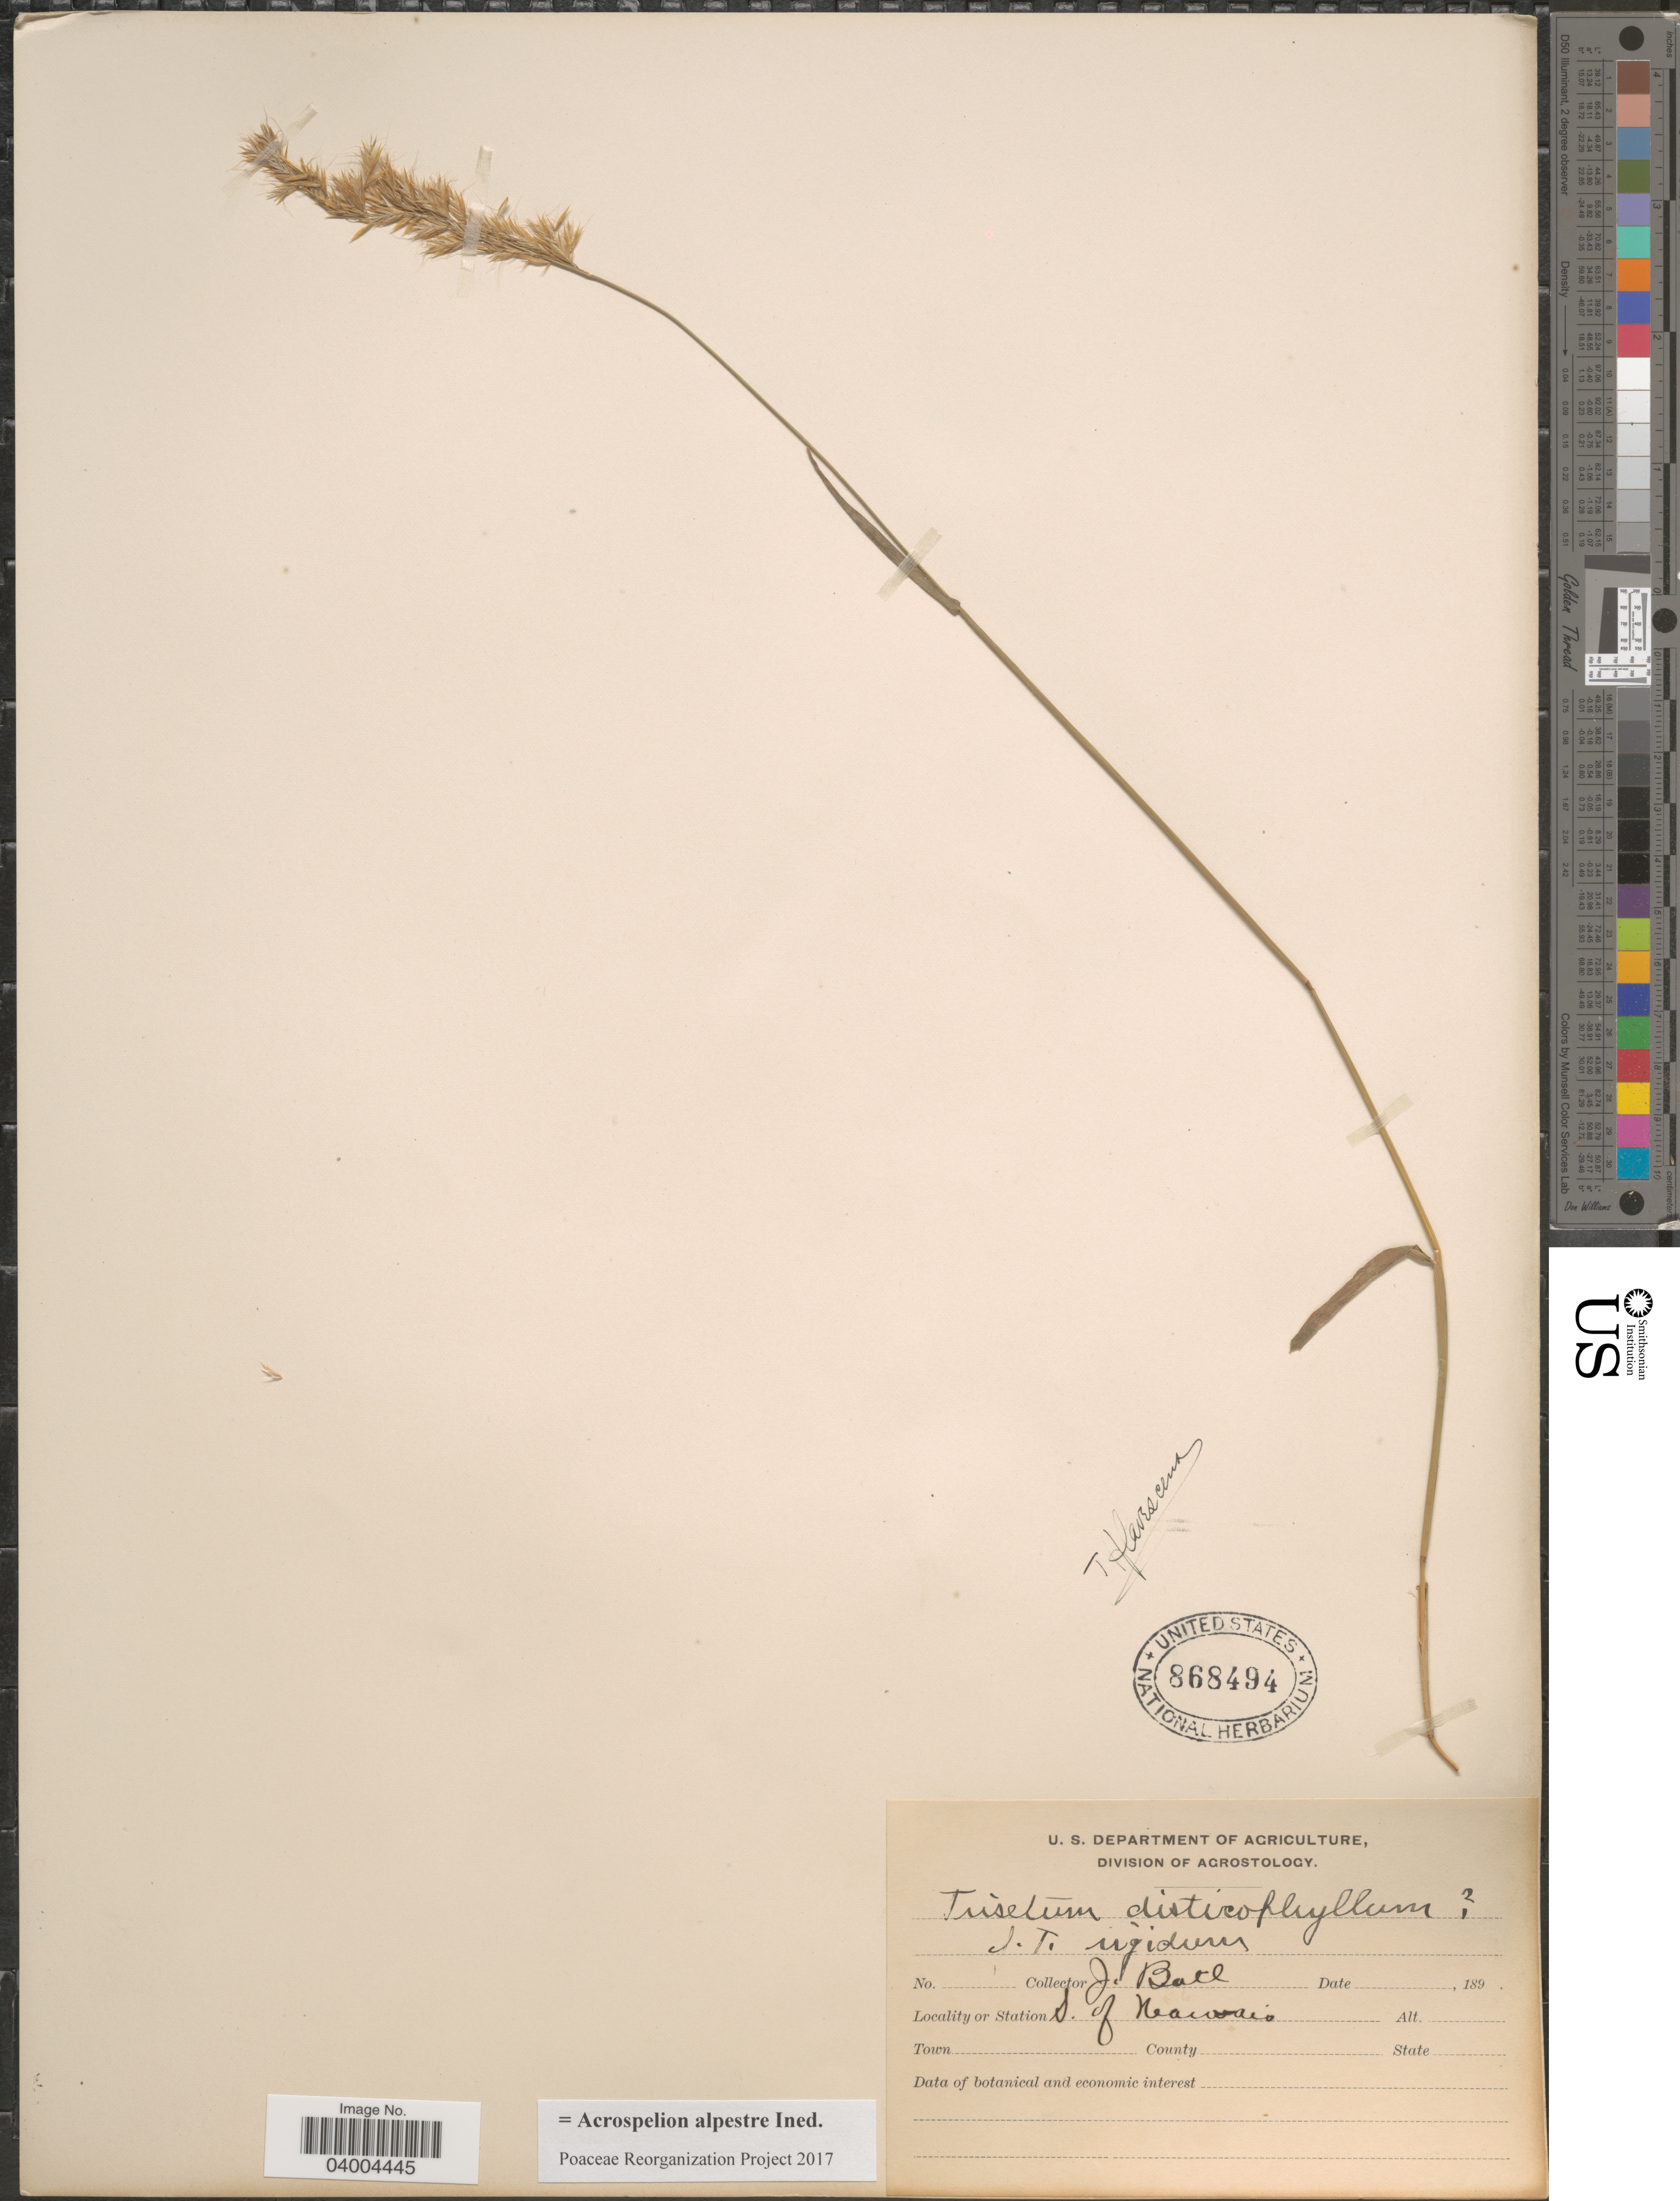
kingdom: Plantae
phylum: Tracheophyta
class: Liliopsida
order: Poales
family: Poaceae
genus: Acrospelion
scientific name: Acrospelion alpestre ined.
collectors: J. Ball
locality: S. of Neawaio [interpreted].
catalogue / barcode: US 868494